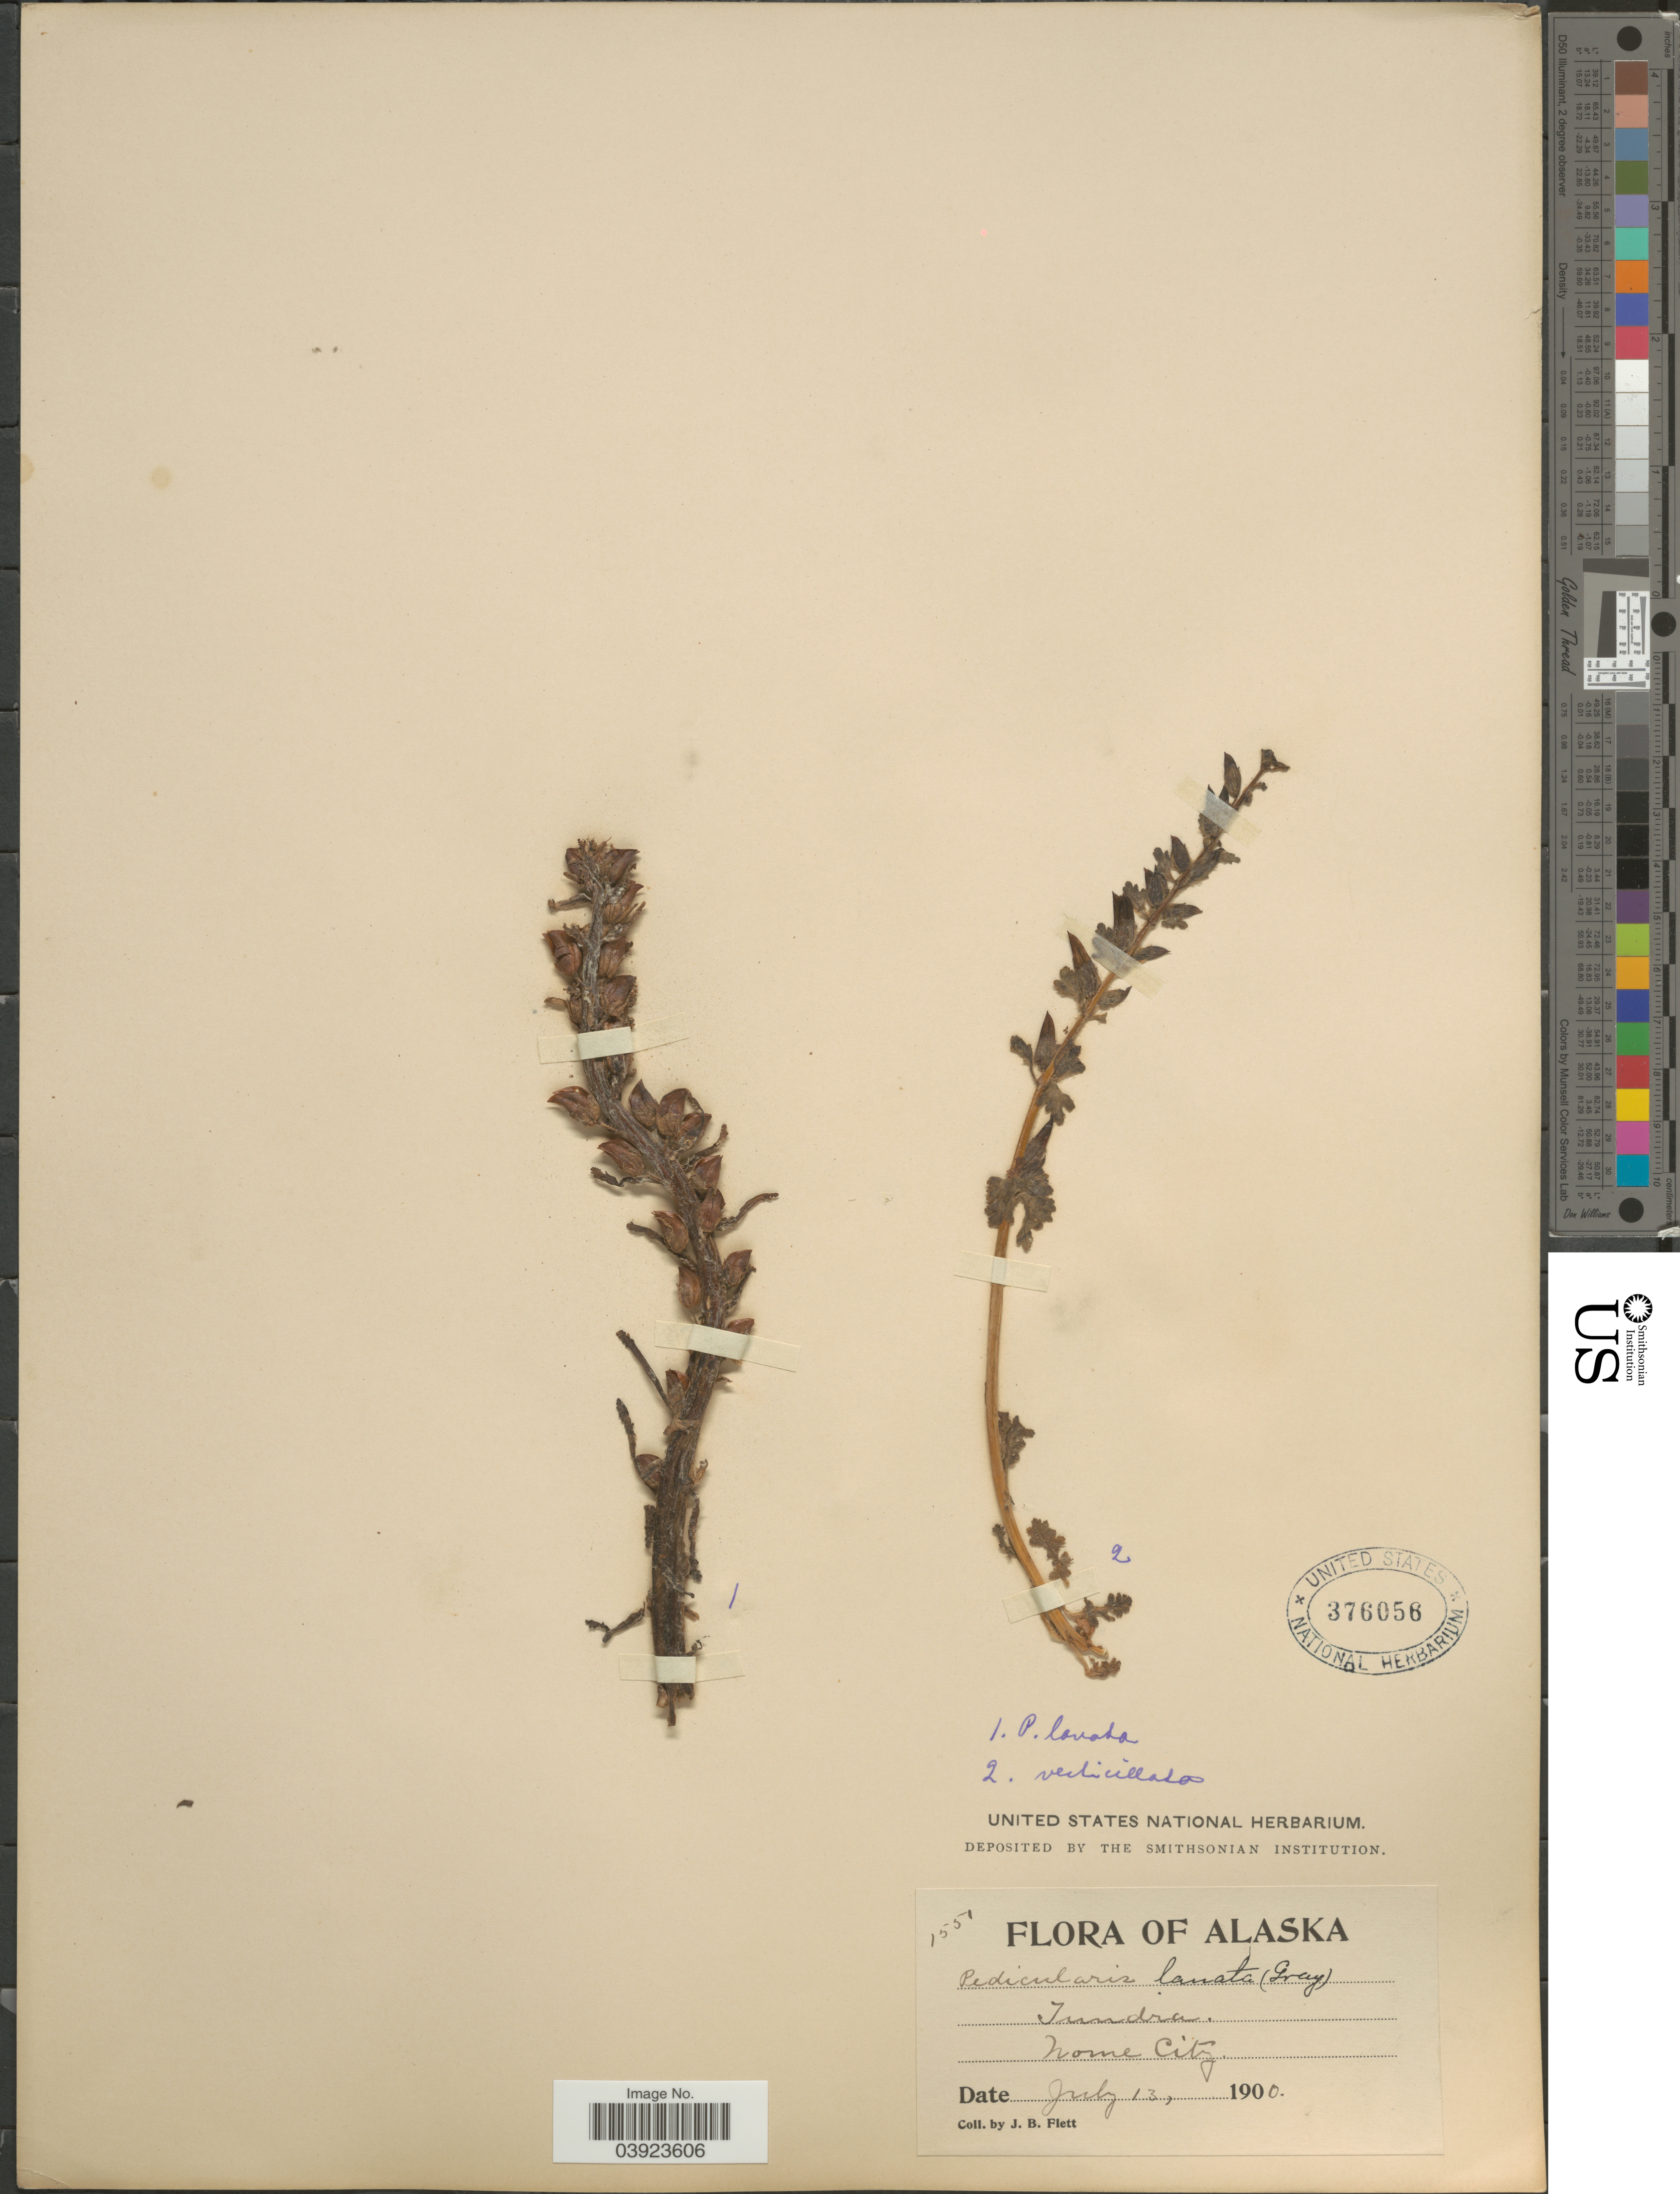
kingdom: Plantae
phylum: Tracheophyta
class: Magnoliopsida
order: Lamiales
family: Orobanchaceae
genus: Pedicularis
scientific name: Pedicularis verticillata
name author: L.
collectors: J. Flett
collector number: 1551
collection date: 1900-07-13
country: United States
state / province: Alaska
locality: Tundra. Nome City.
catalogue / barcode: US 376058